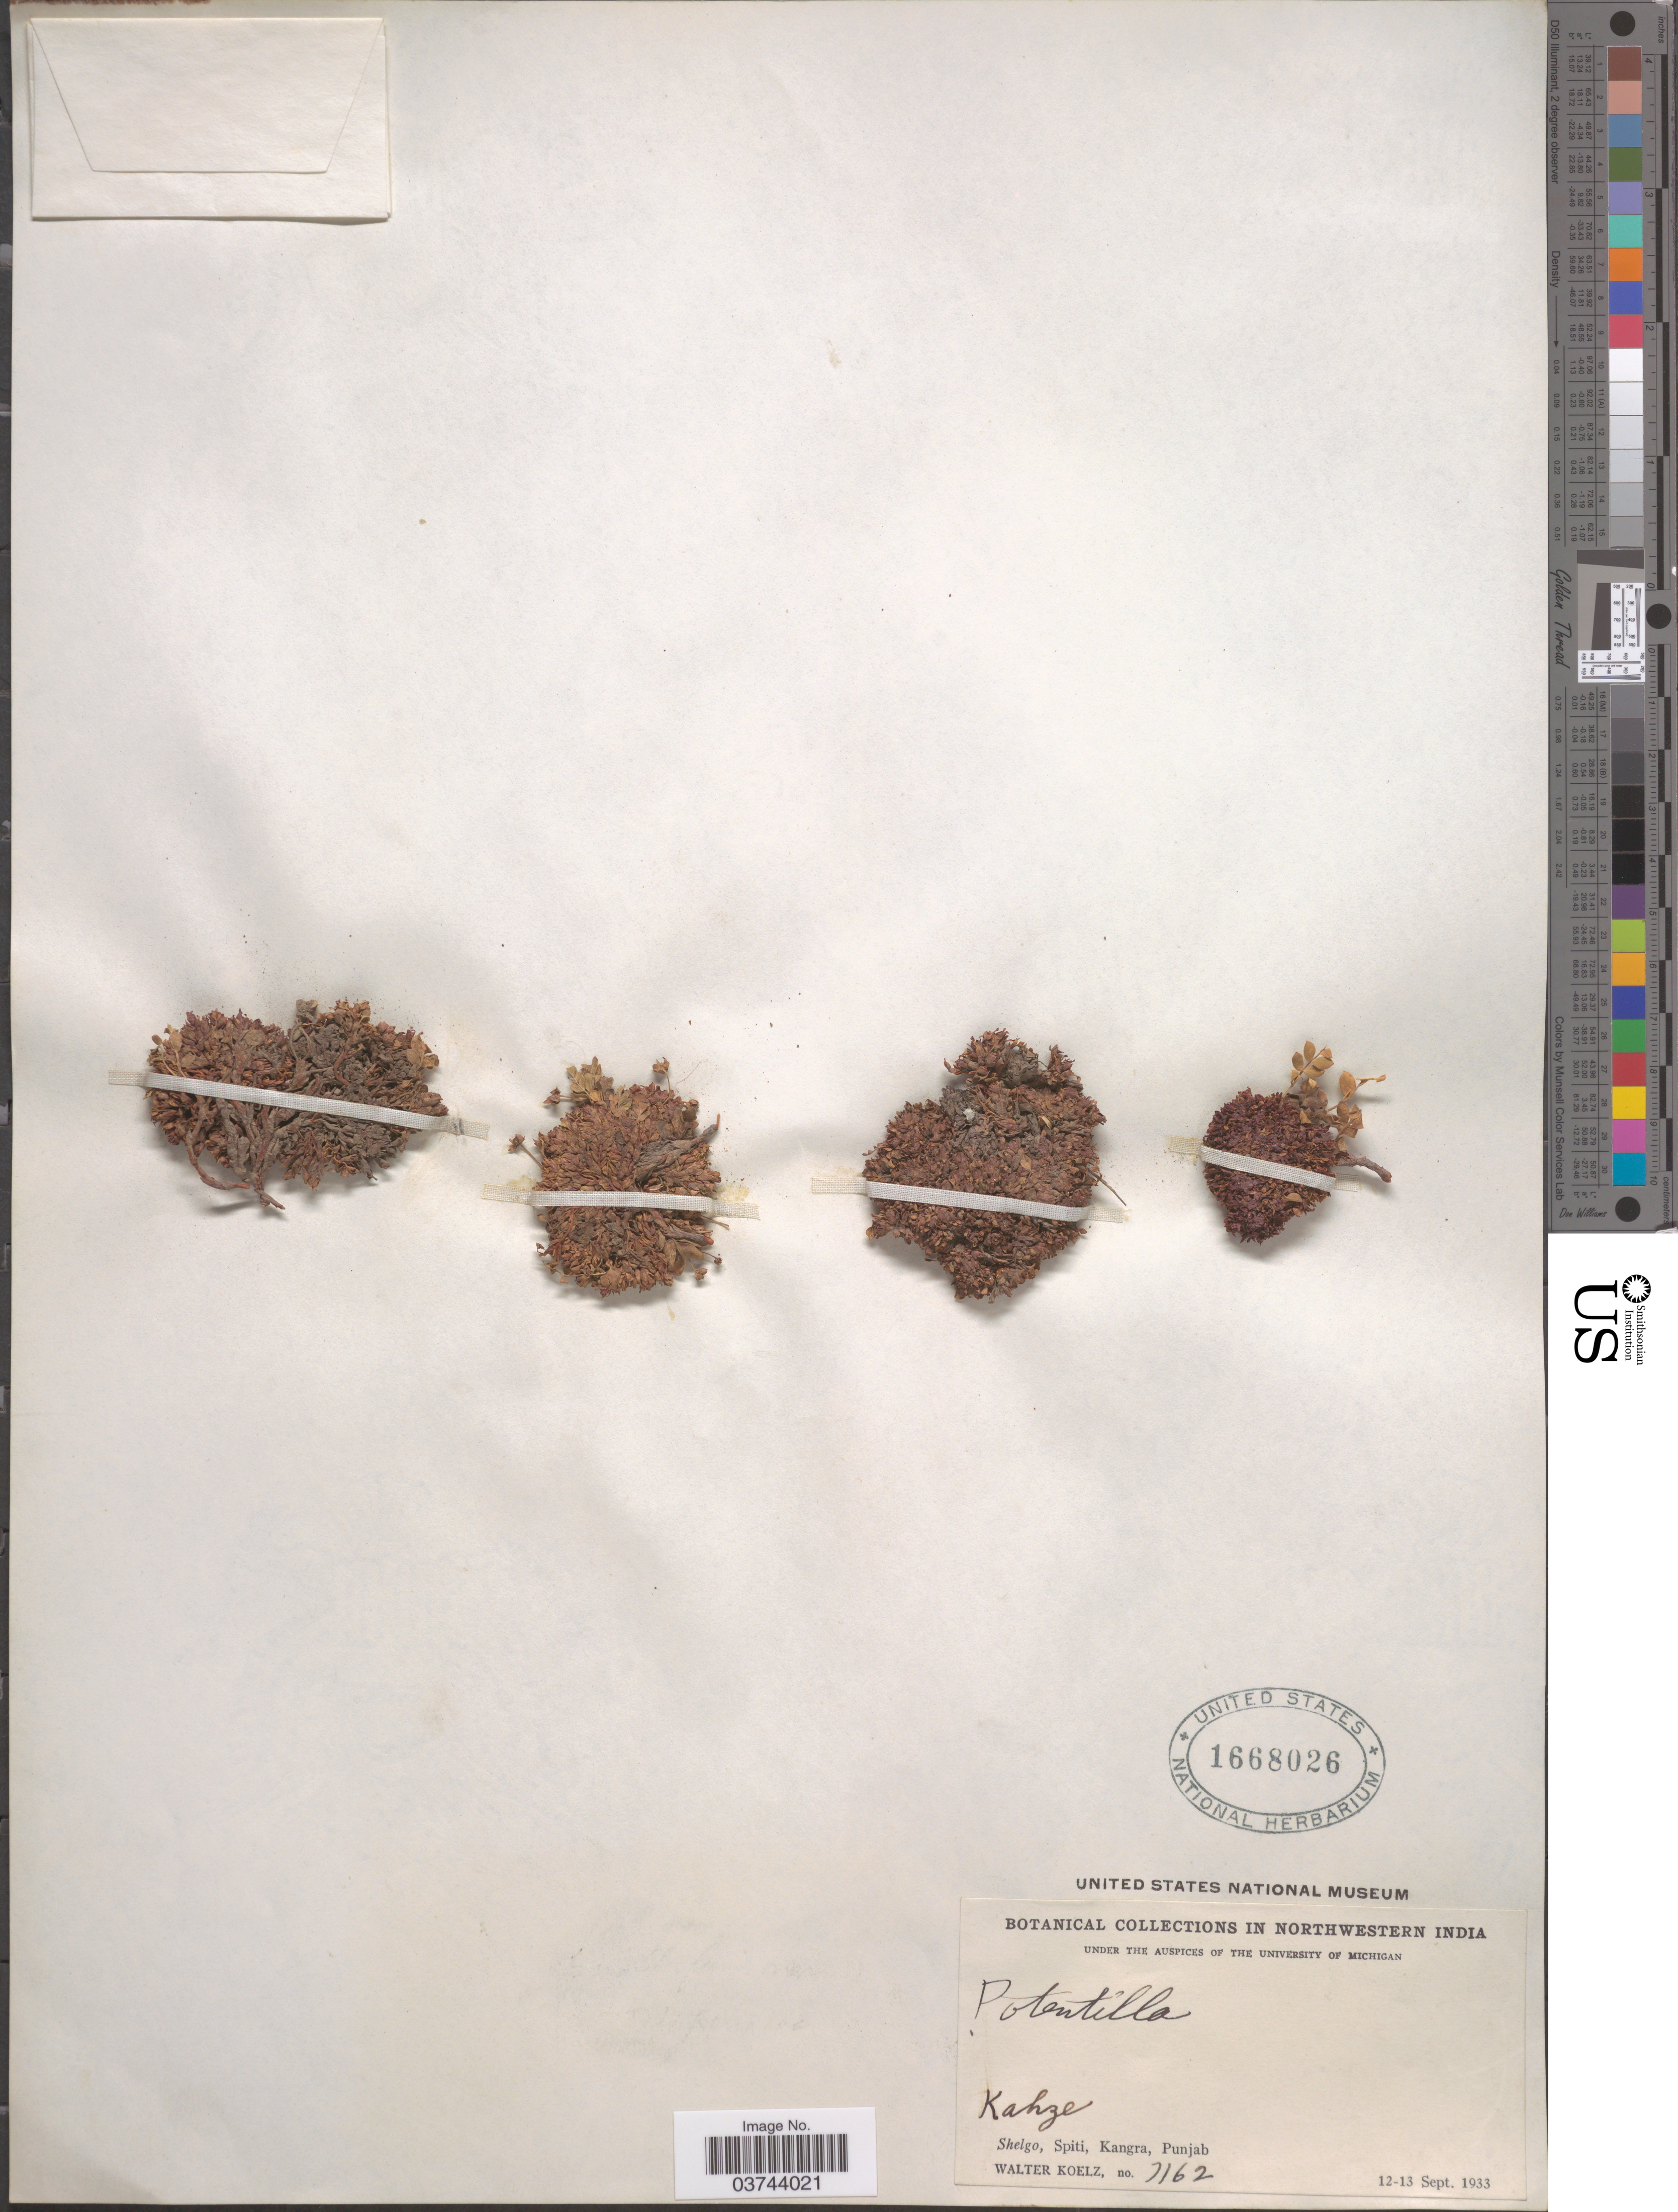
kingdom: Plantae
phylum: Tracheophyta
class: Magnoliopsida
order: Rosales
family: Rosaceae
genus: Potentilla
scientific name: Potentilla sp.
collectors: W. N. Koelz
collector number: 7162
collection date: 1933-09-12/1933-09-13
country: India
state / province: Punjab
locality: Northwestern India. Kahze. Shelgo, Spiti, Kangra.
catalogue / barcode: US 1668026